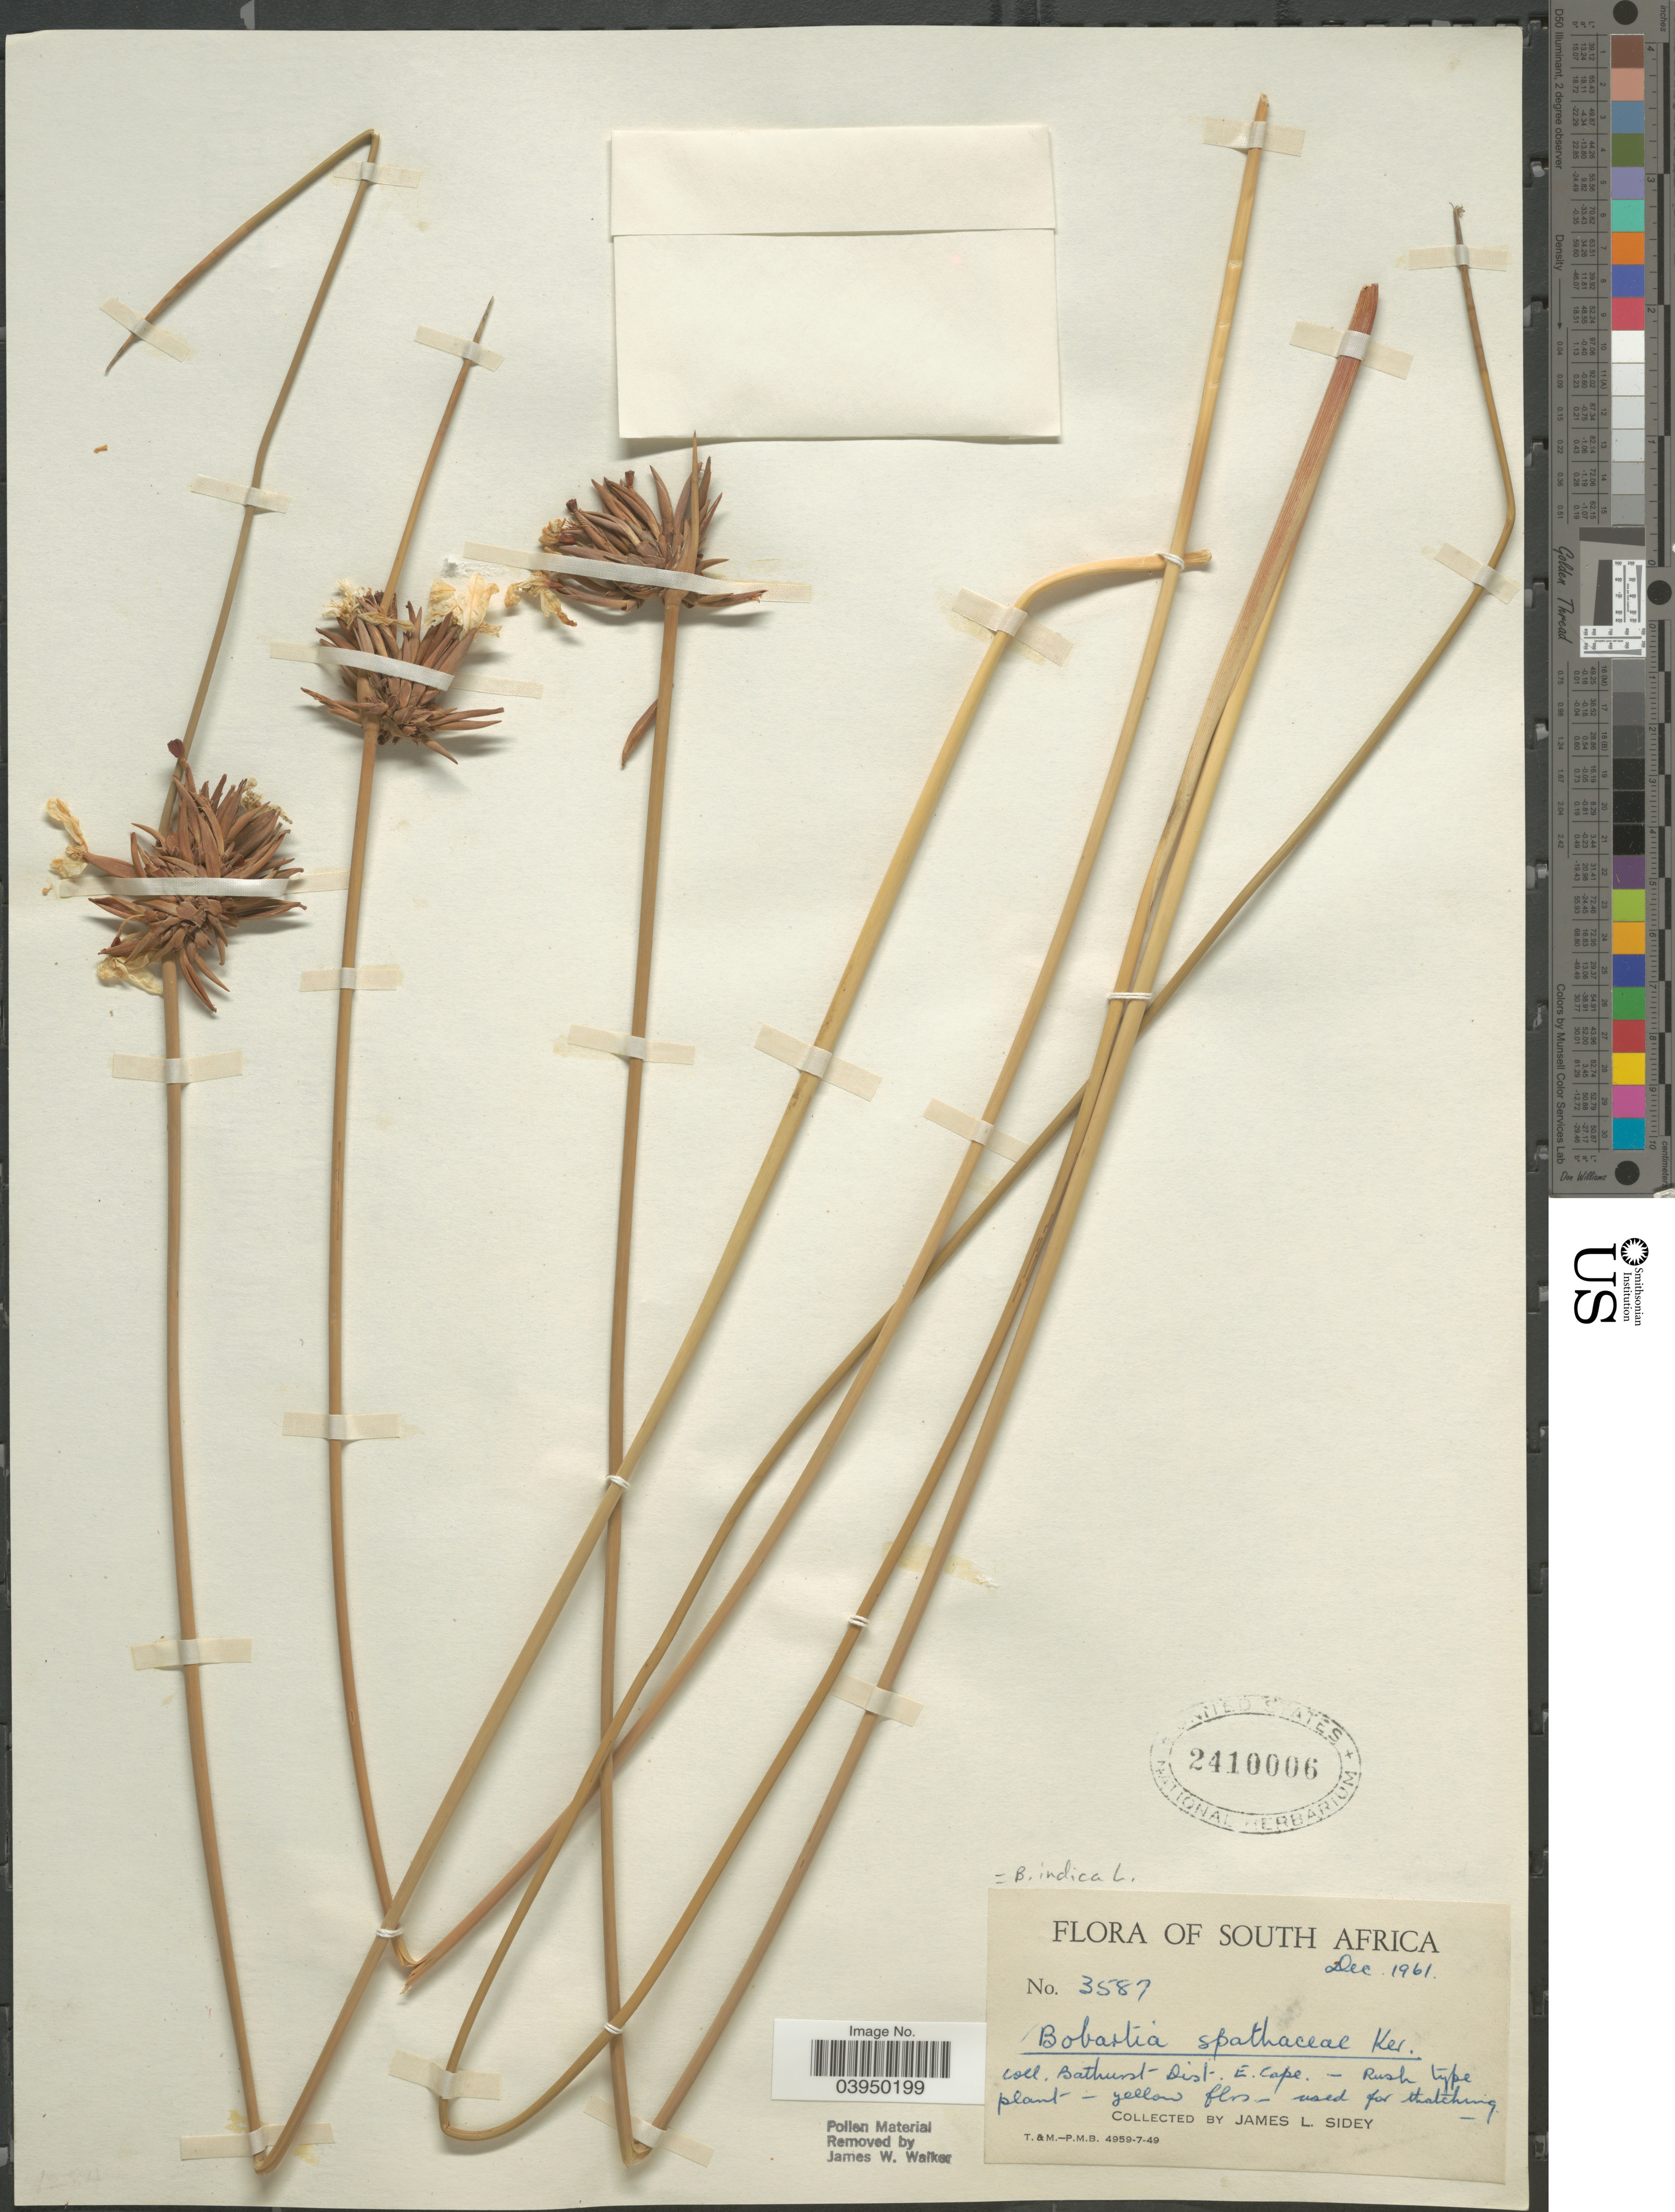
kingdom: Plantae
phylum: Tracheophyta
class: Liliopsida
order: Asparagales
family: Iridaceae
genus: Bobartia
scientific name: Bobartia indica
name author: L.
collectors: J. L. Sidey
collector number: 3587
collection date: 1961-12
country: South Africa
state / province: Eastern Cape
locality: Bathurst Dist. E. Cape.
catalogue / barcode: US 2410006